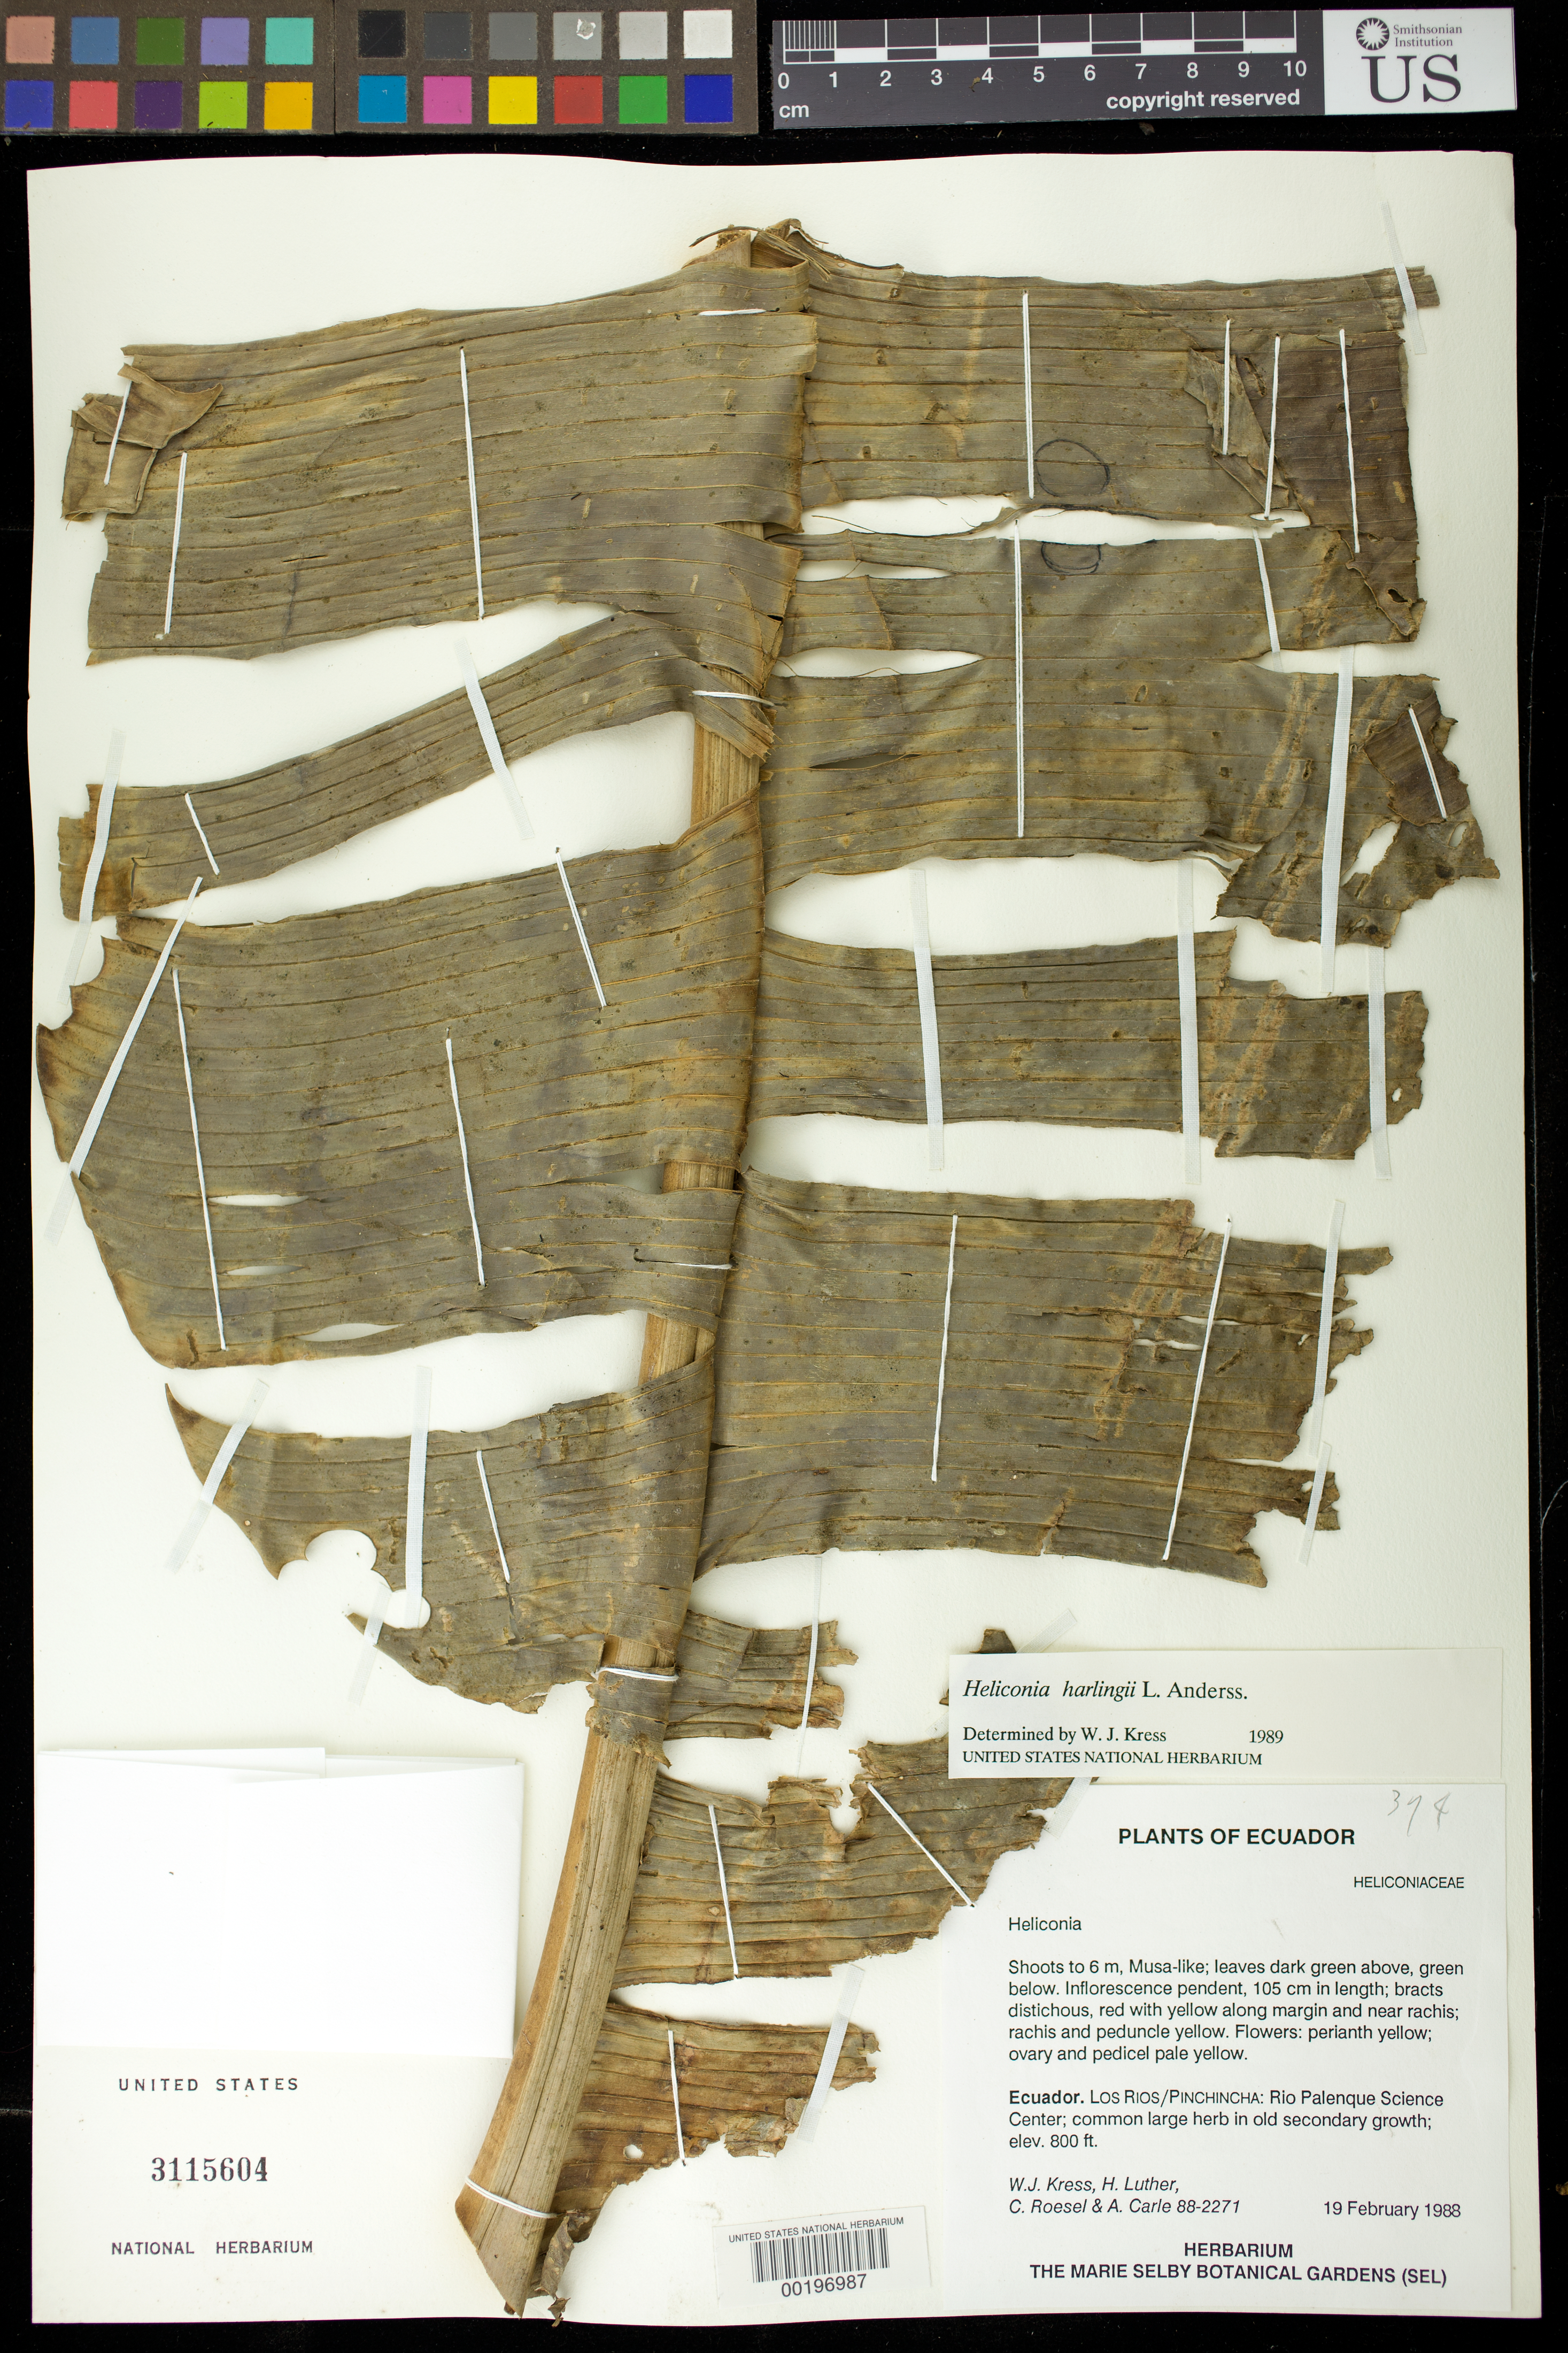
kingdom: Plantae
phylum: Tracheophyta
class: Liliopsida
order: Zingiberales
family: Heliconiaceae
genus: Heliconia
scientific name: Heliconia harlingii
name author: L. Andersson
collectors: W. J. Kress, Harry E. Luther, C. S. Roesel & A. Carle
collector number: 88-2271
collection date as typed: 19 Feb 1988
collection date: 1988-02-19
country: Ecuador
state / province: Los Ríos / Pichincha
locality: Rio palenque science center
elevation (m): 800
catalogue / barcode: US 3115604